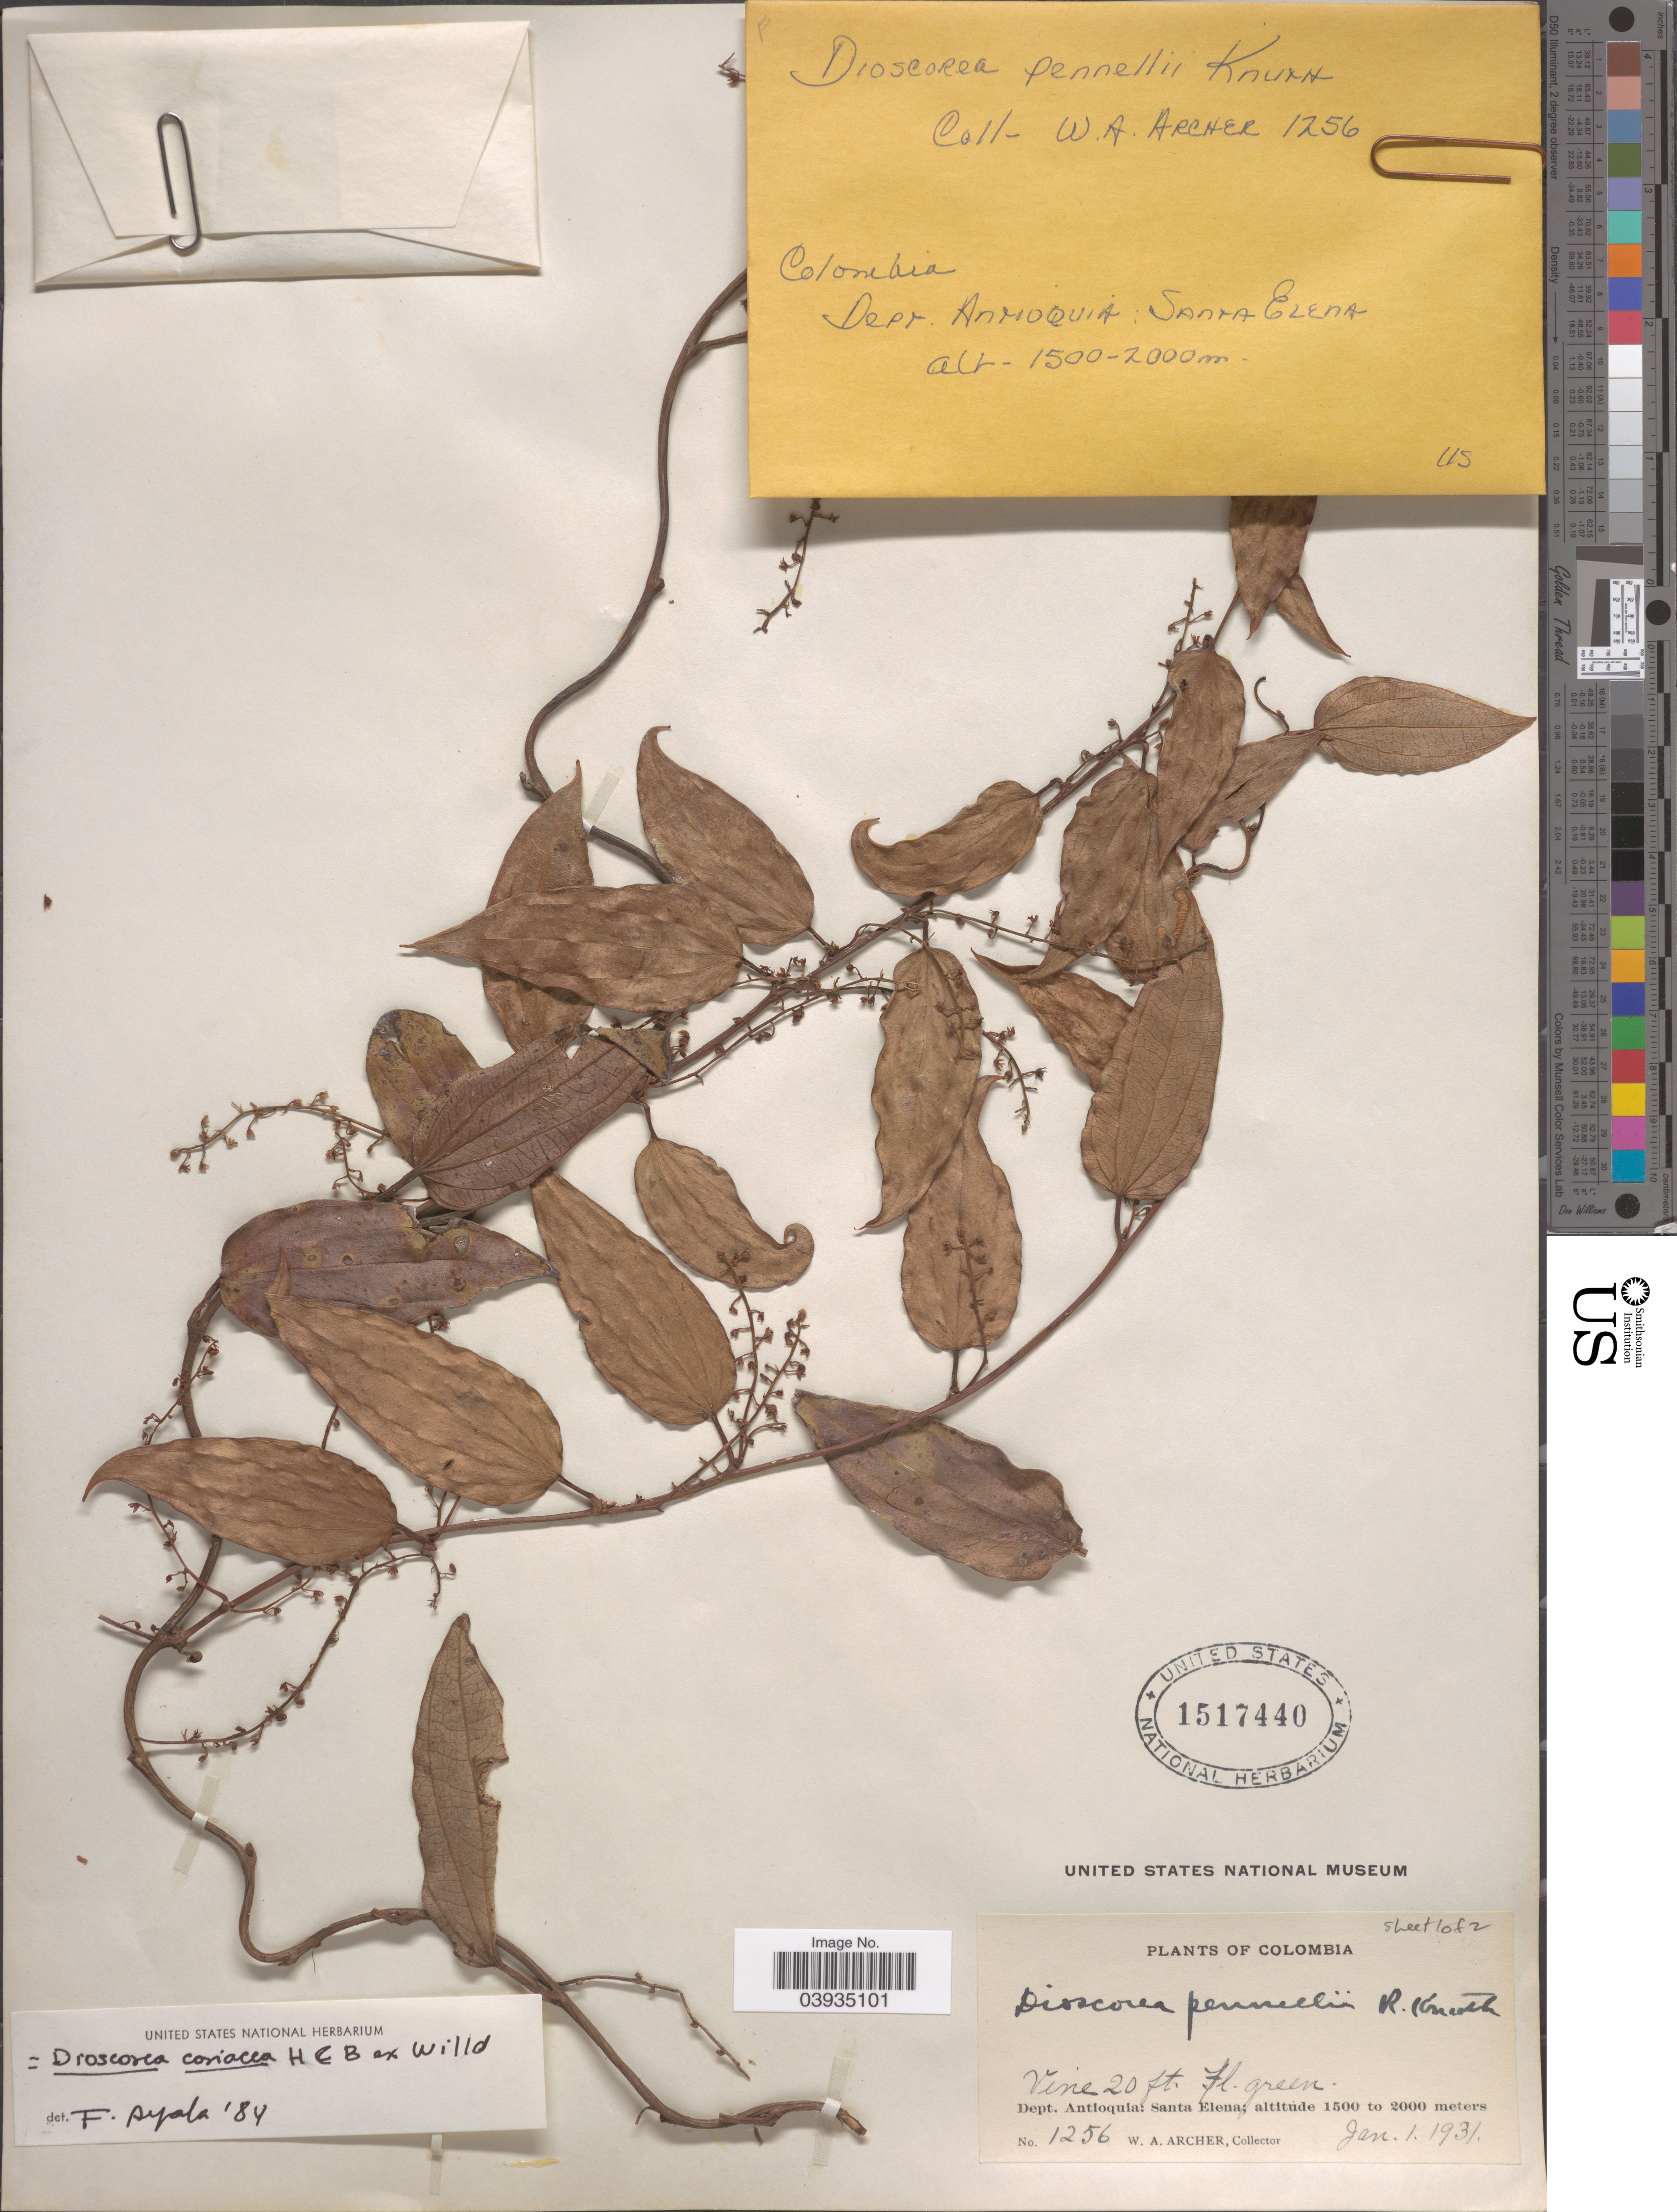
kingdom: Plantae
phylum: Tracheophyta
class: Liliopsida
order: Dioscoreales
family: Dioscoreaceae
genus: Dioscorea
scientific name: Dioscorea coriacea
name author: Humb. & Bonpl. ex Willd.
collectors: W. Archer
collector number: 1256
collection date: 1931-01-01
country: Colombia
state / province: Antioquia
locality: Dept. Antioquia: Santa Elena.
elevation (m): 1500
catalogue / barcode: US 1517440